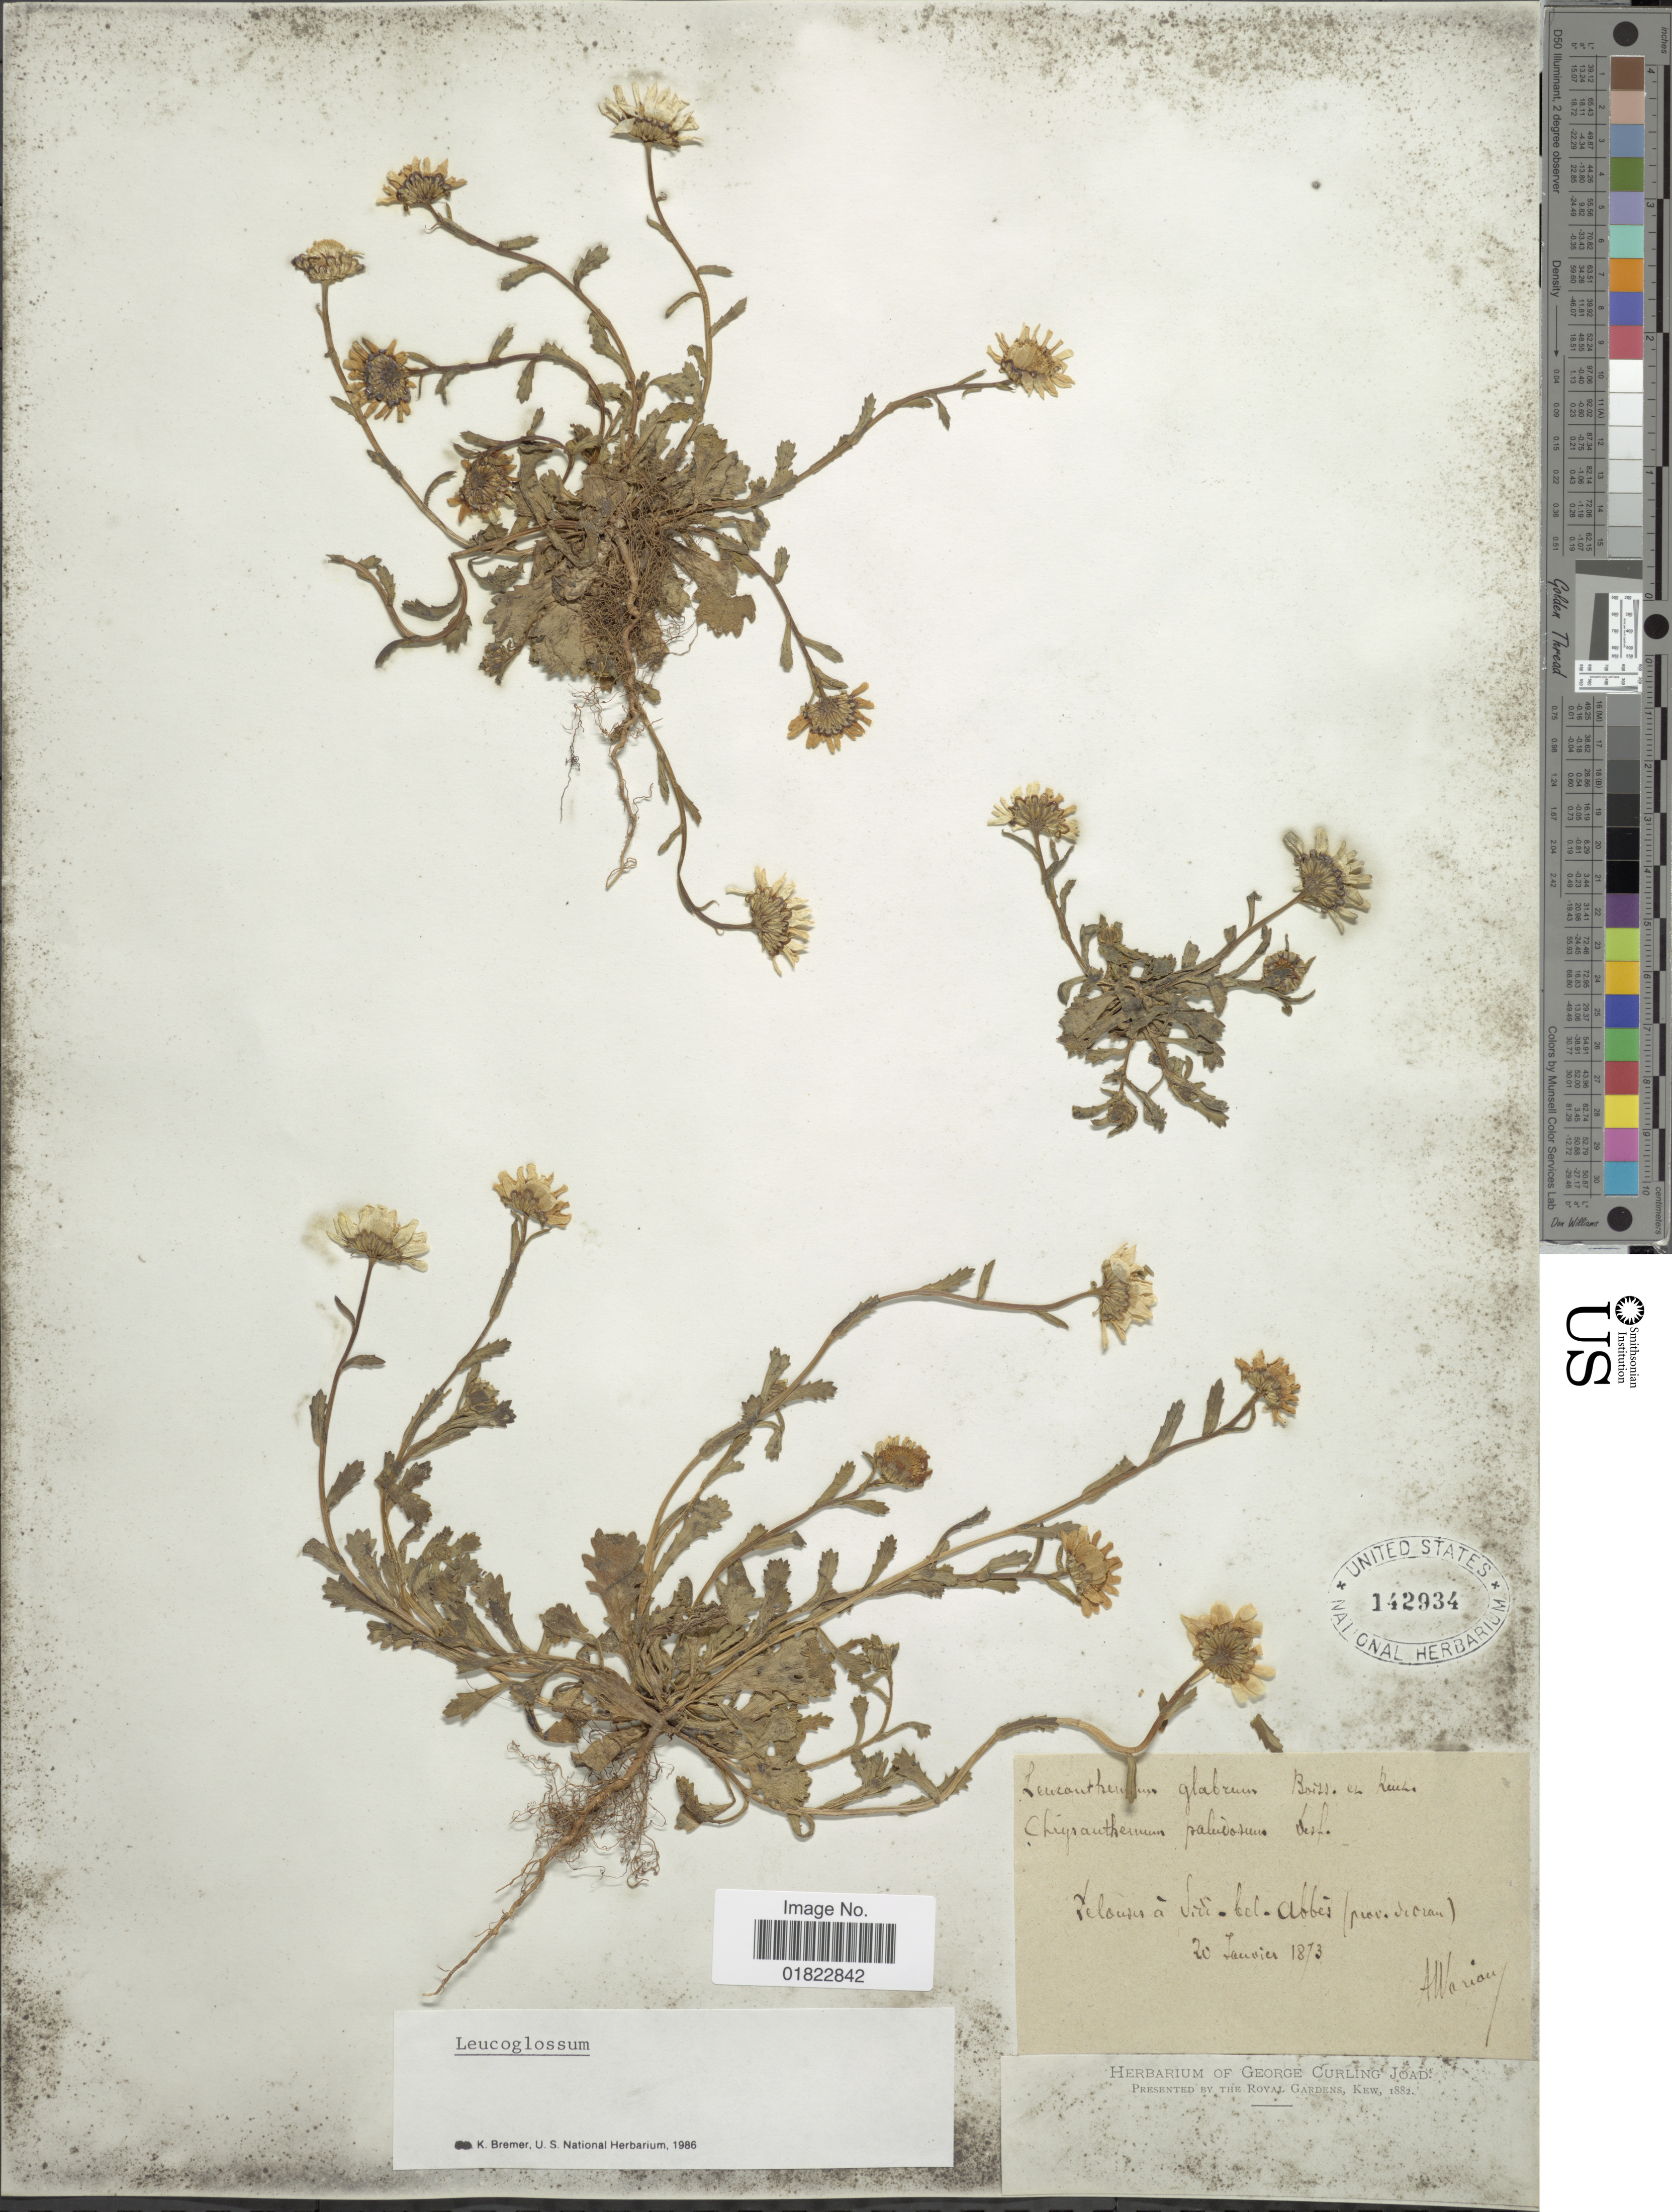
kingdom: Plantae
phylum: Tracheophyta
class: Magnoliopsida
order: Asterales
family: Asteraceae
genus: Leucoglossum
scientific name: Leucoglossum paludosum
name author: (Poir.) B.H. Wilcox et al.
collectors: A. Warion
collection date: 1873-01-20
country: Algeria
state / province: Oran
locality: Pelouses a Sri-bel-Abbes (prov. D' Oran).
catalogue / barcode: US 142934